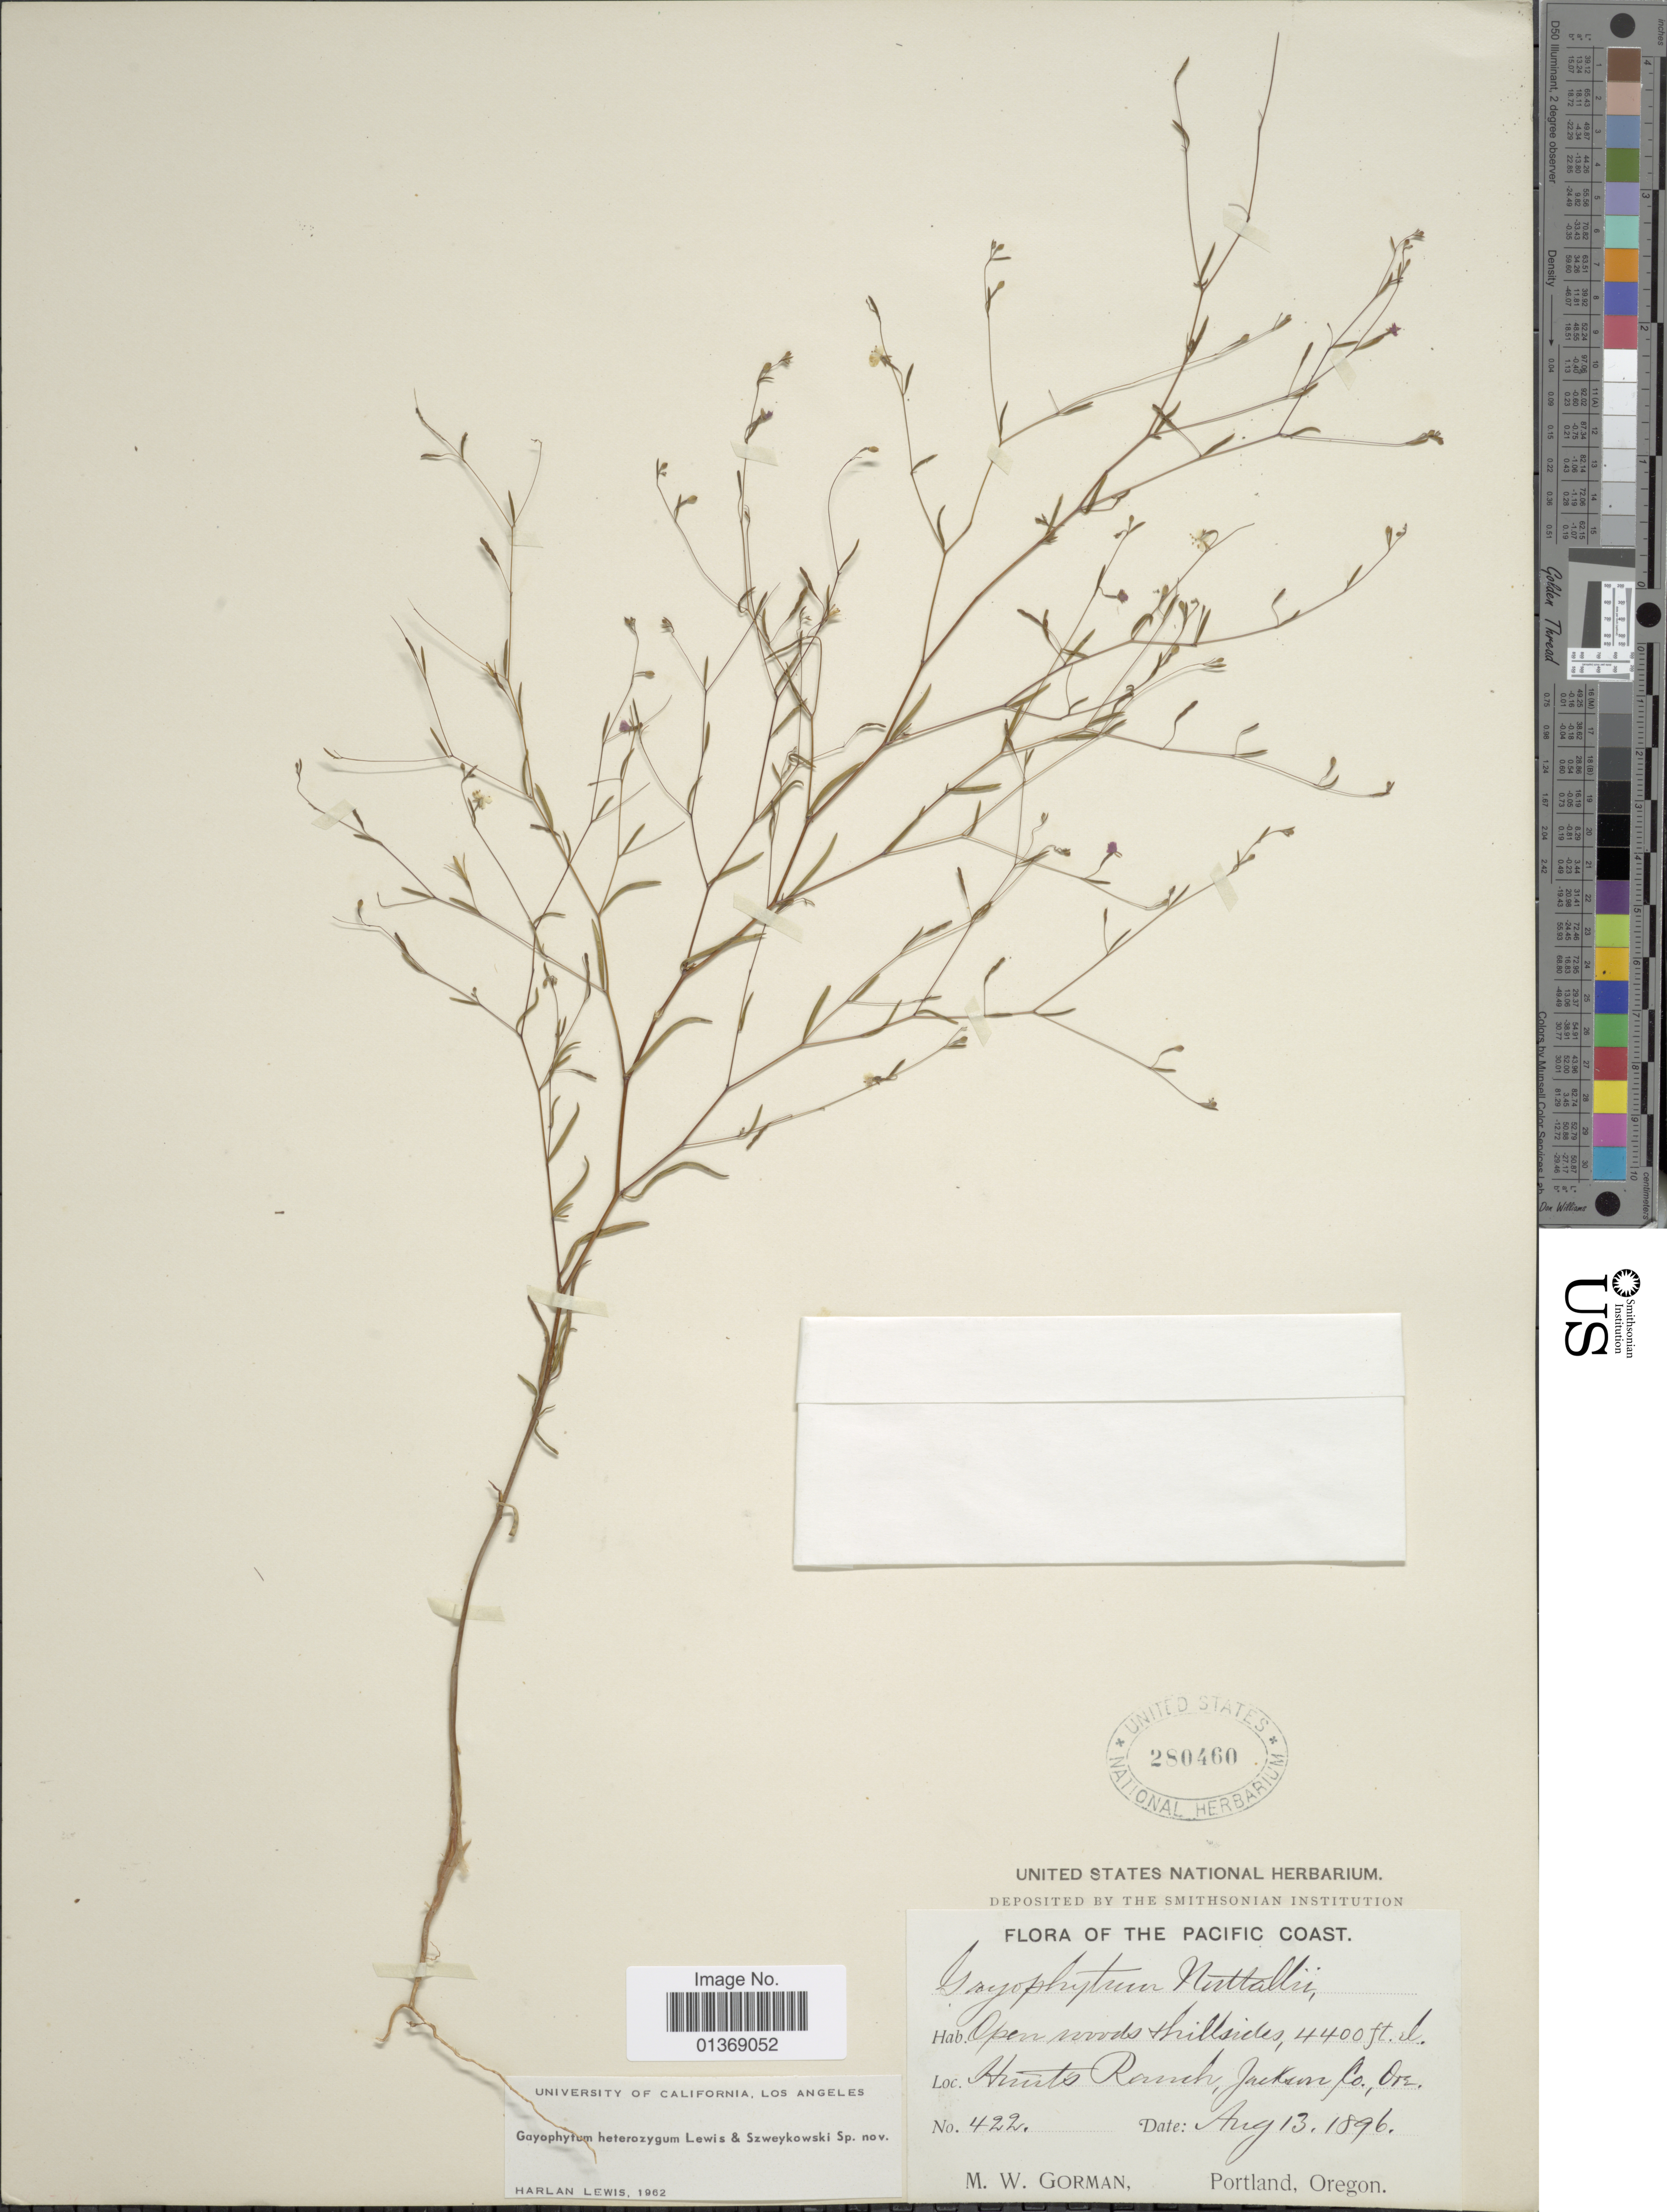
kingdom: Plantae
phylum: Tracheophyta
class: Magnoliopsida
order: Myrtales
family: Onagraceae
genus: Gayophytum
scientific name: Gayophytum heterozygum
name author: F. H. Lewis & Szweyk.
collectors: M. W. Gorman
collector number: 422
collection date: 1896-08-13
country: United States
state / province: Oregon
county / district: Jackson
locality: The Pacific Coast, Hints Ranch, Jackson Co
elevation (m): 1341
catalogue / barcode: US 280460